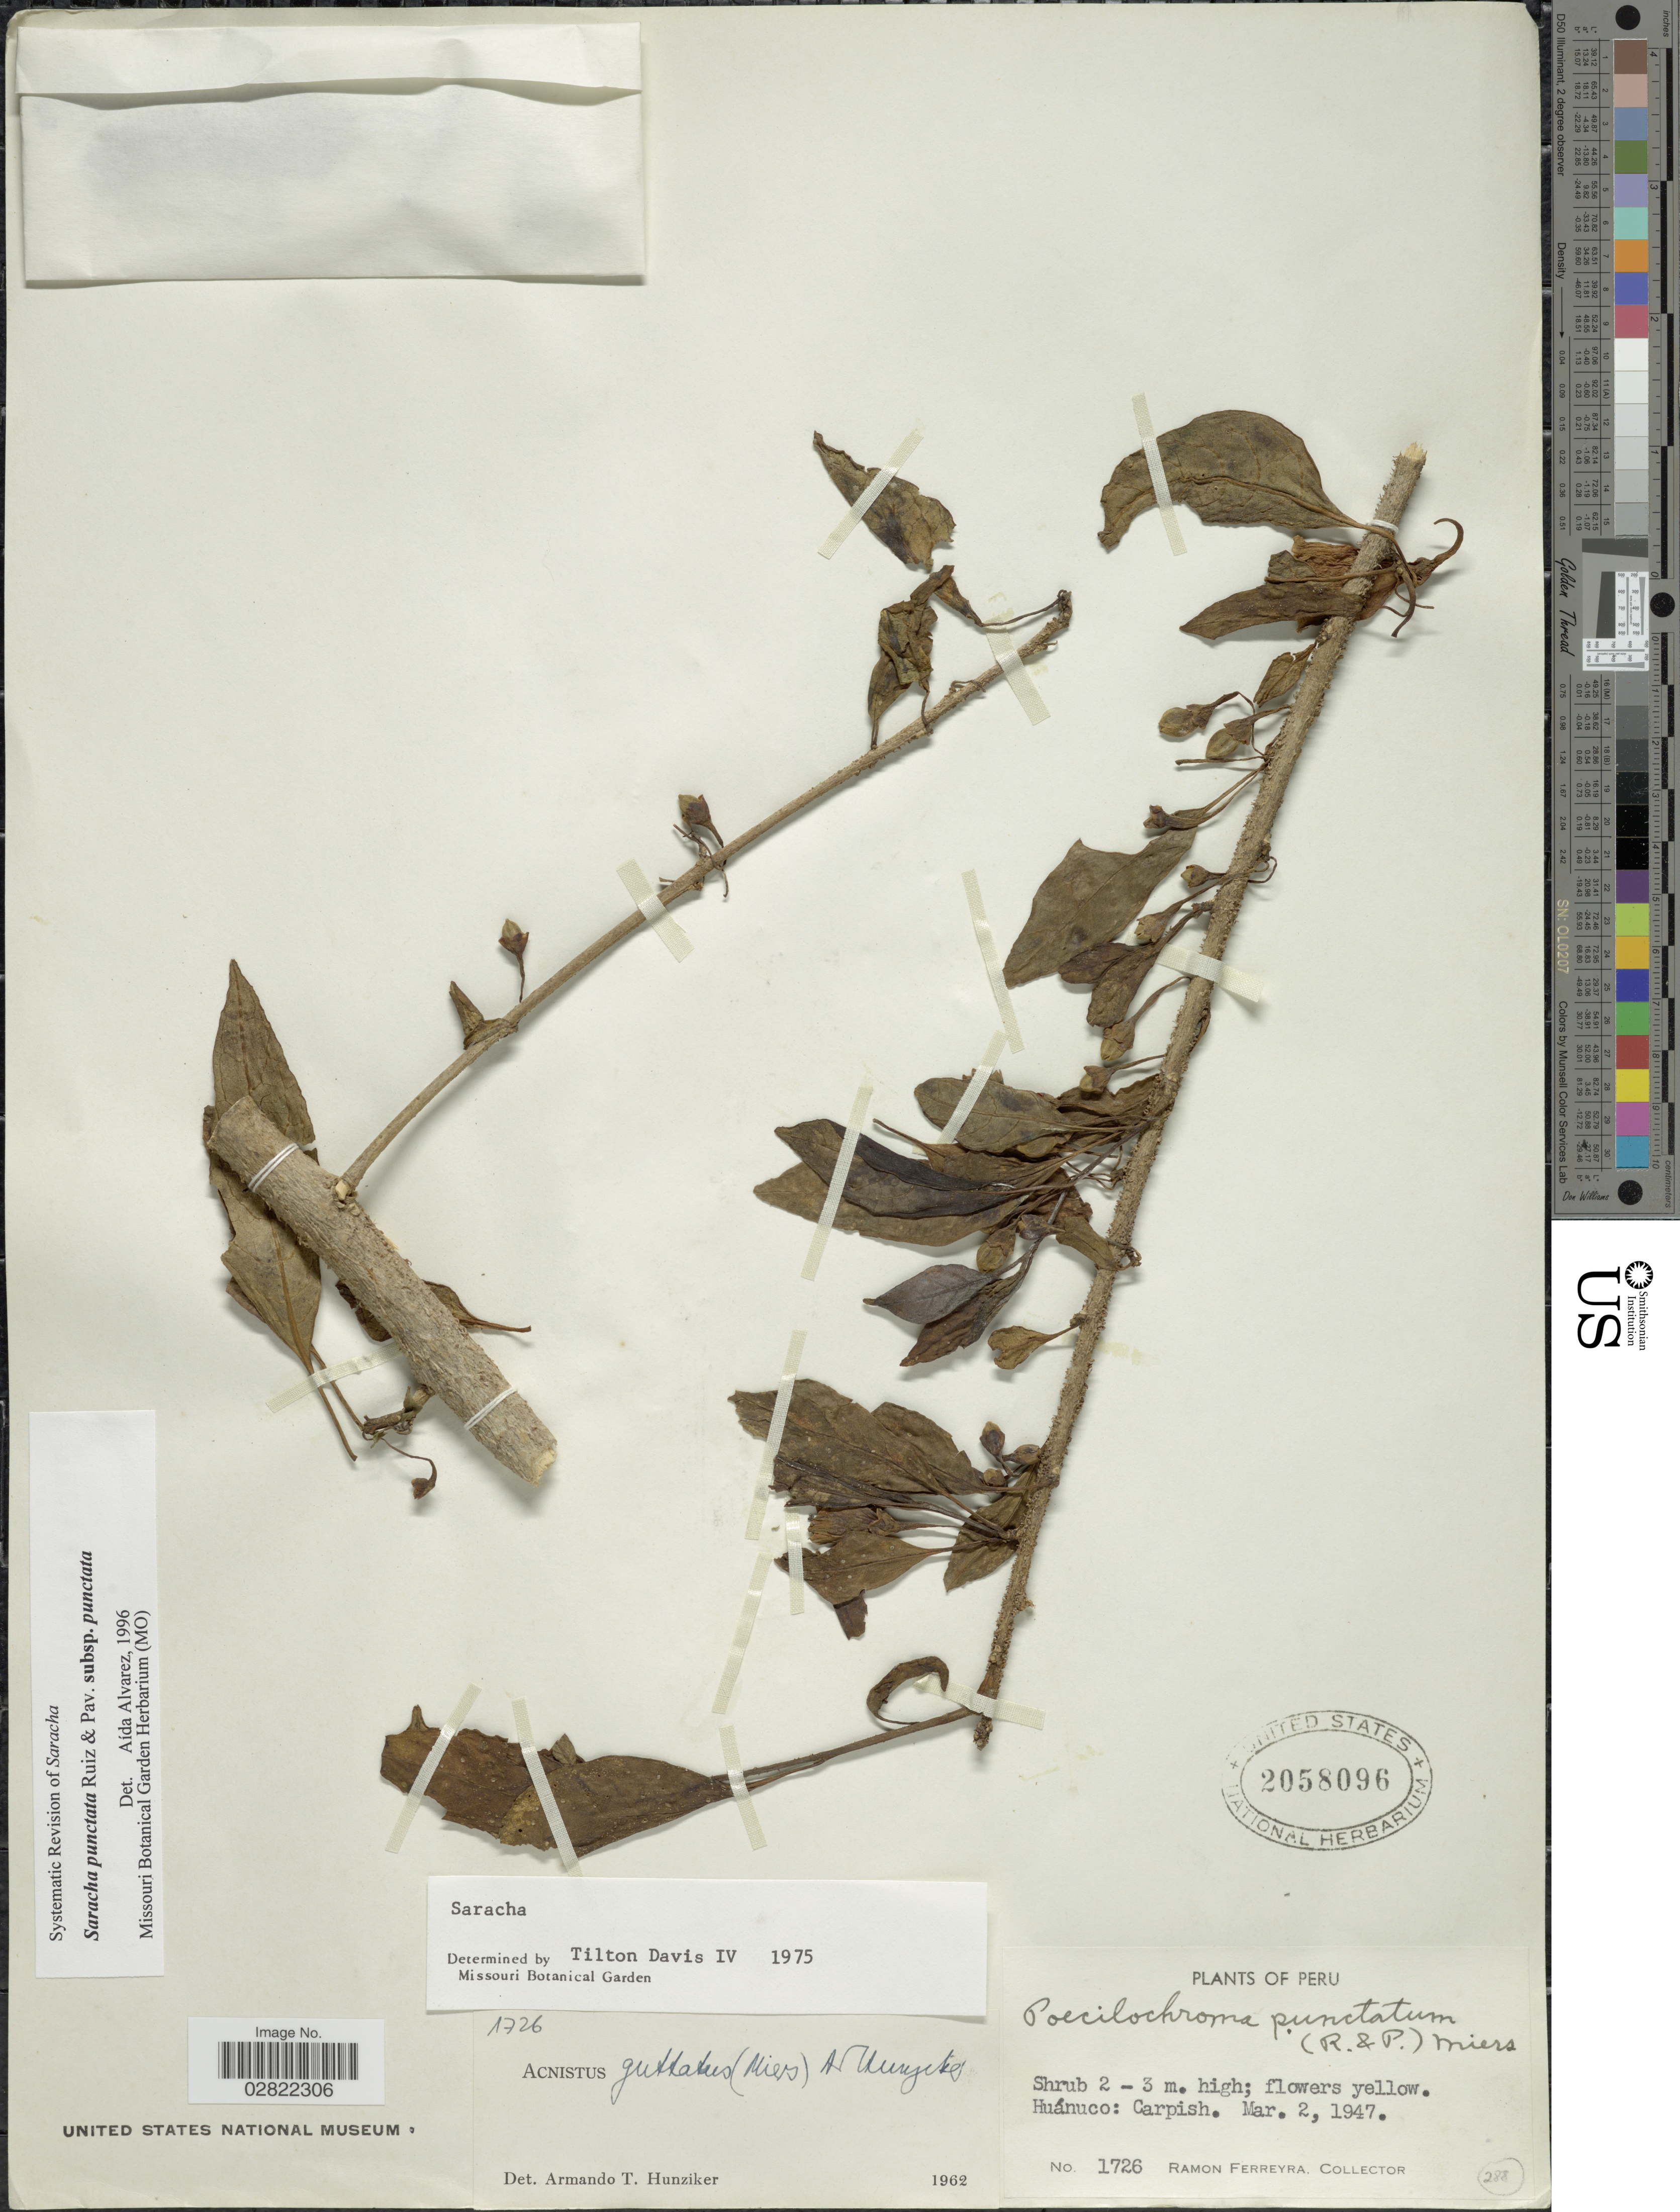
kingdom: Plantae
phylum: Tracheophyta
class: Magnoliopsida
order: Solanales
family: Solanaceae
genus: Saracha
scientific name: Saracha punctata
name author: Ruiz & Pav.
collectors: R. A. Ferreyra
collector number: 1726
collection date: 1947-03-02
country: Peru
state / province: Huánuco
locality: Huánuco: Carpish.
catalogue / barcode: US 2058096